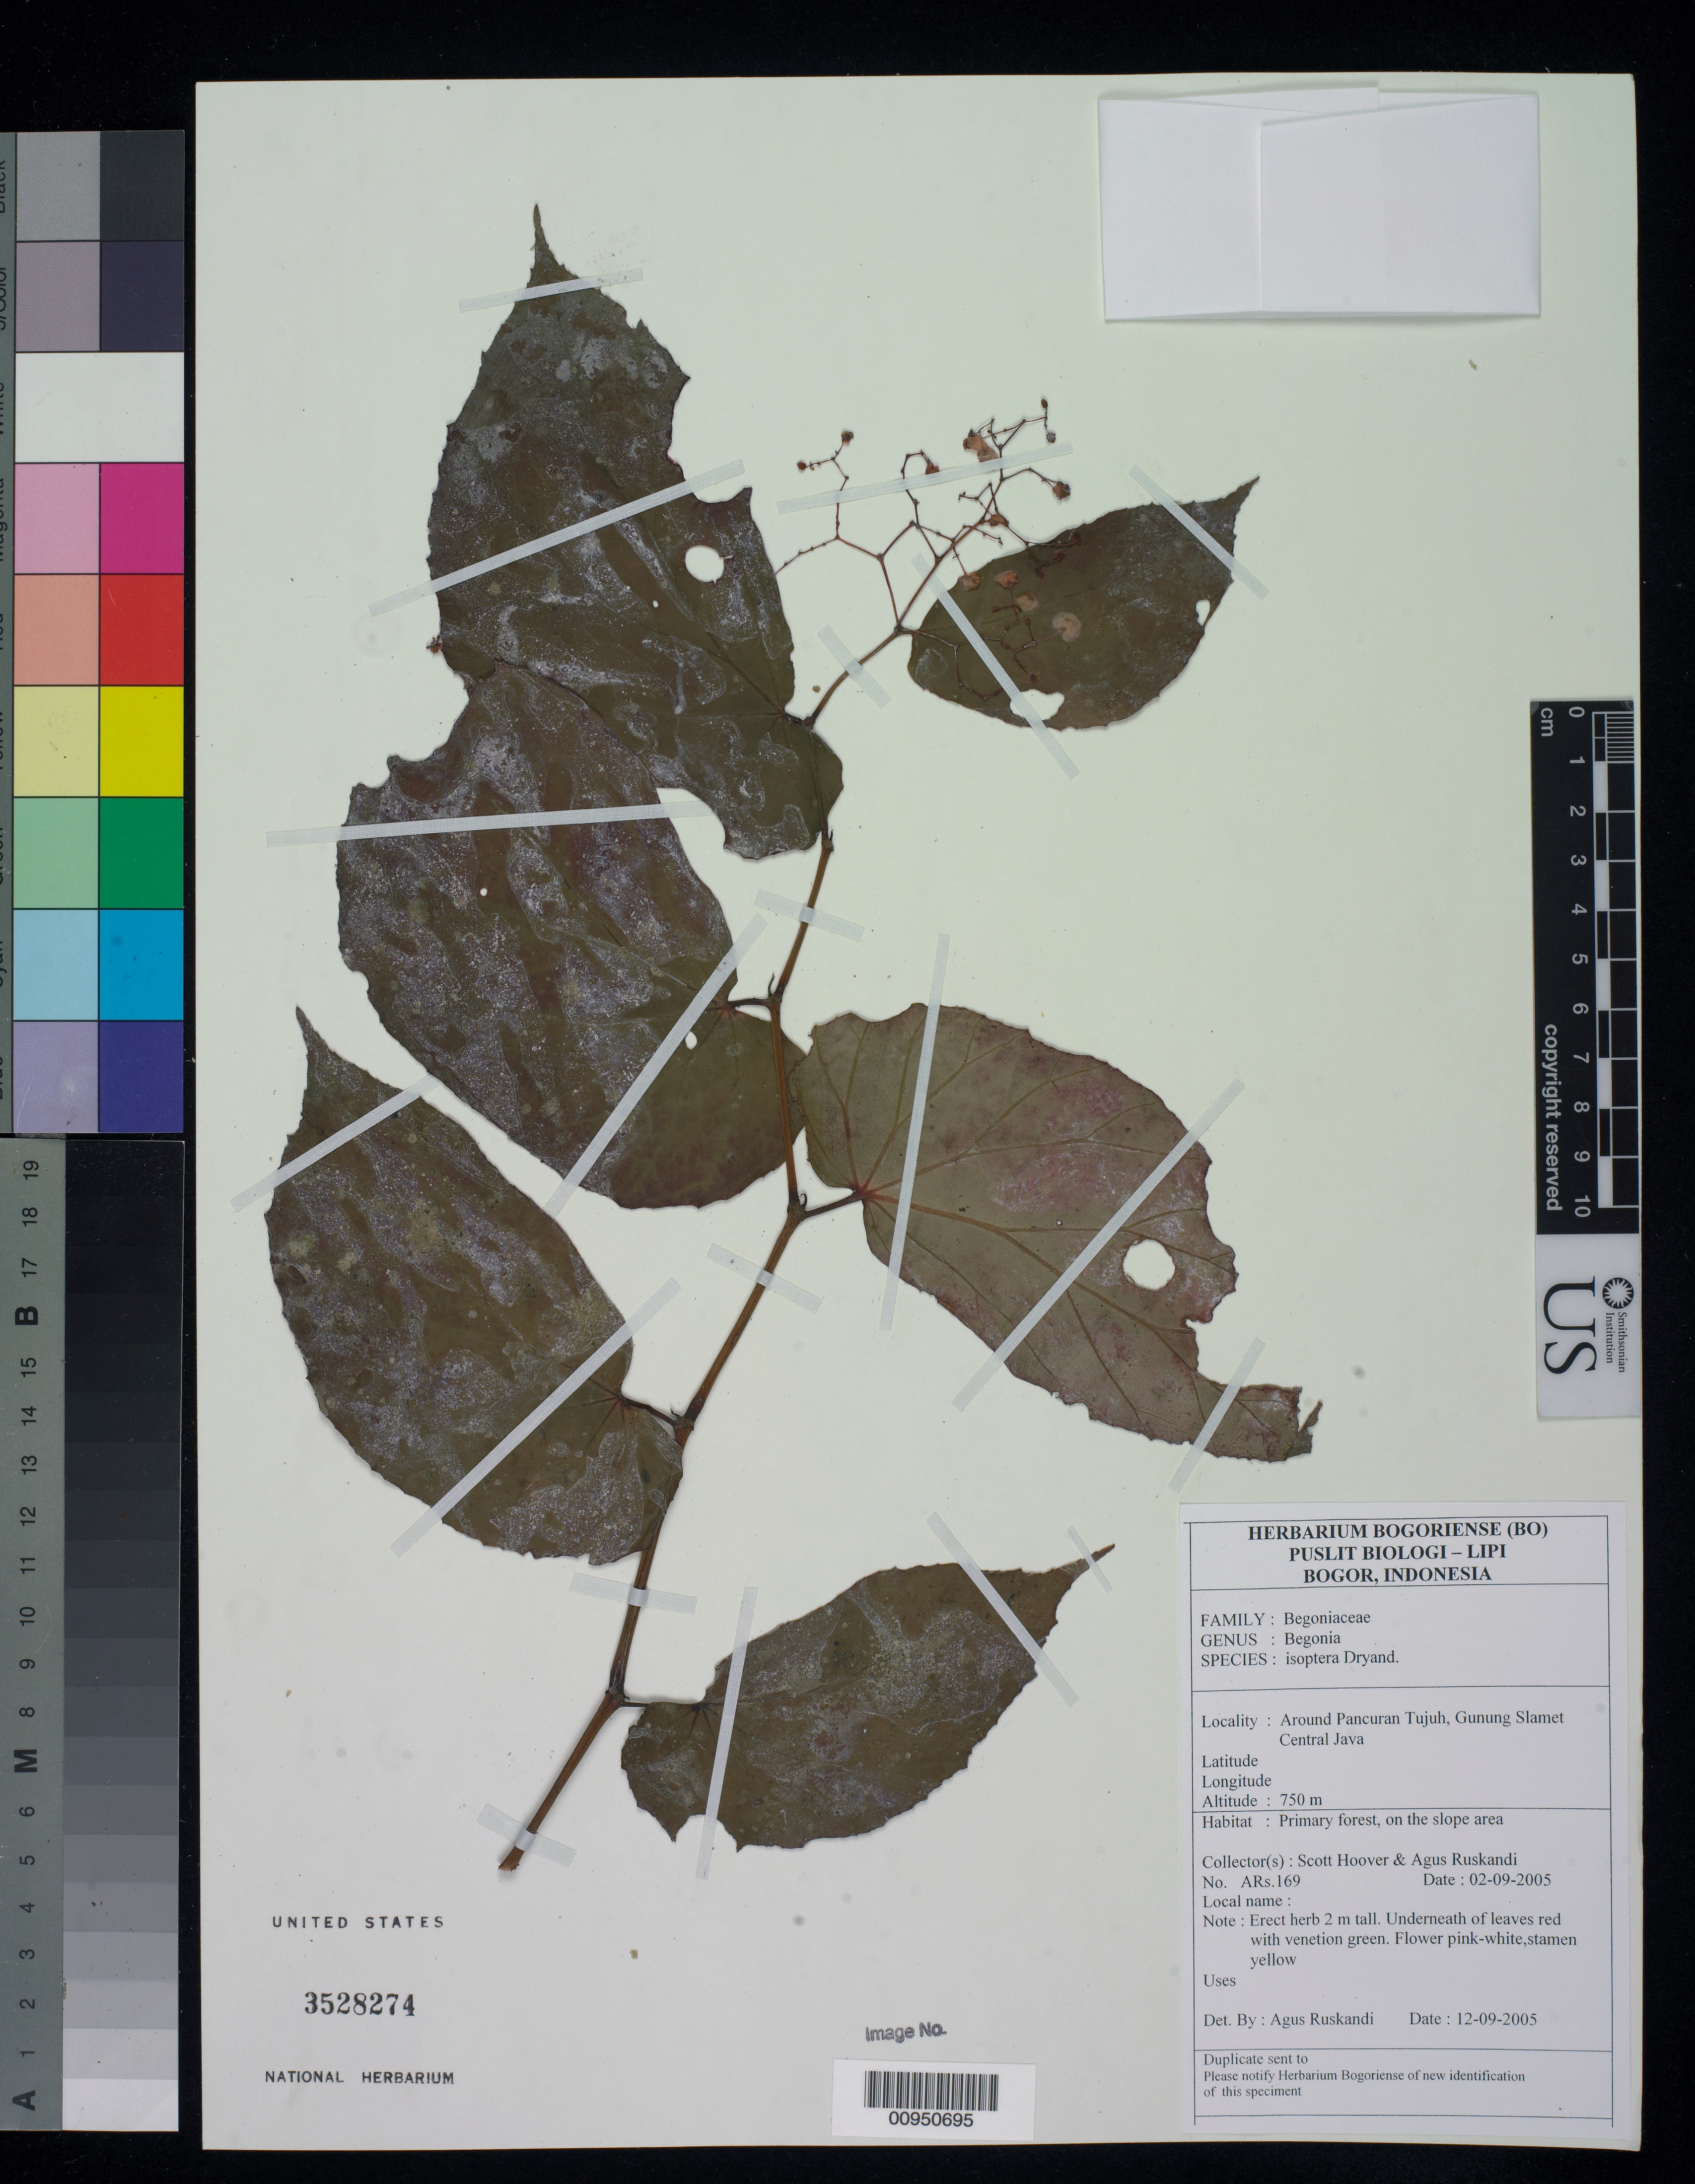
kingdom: Plantae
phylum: Tracheophyta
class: Magnoliopsida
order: Cucurbitales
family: Begoniaceae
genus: Begonia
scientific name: Begonia isoptera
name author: Dryand.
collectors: W. S. Hoover & A. Ruskandi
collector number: ARS 169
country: Indonesia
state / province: Java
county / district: Jawa Tengah (?)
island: Java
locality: Around Pancuran Tujuh, Gunung Slamet.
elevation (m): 750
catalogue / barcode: US 3528274